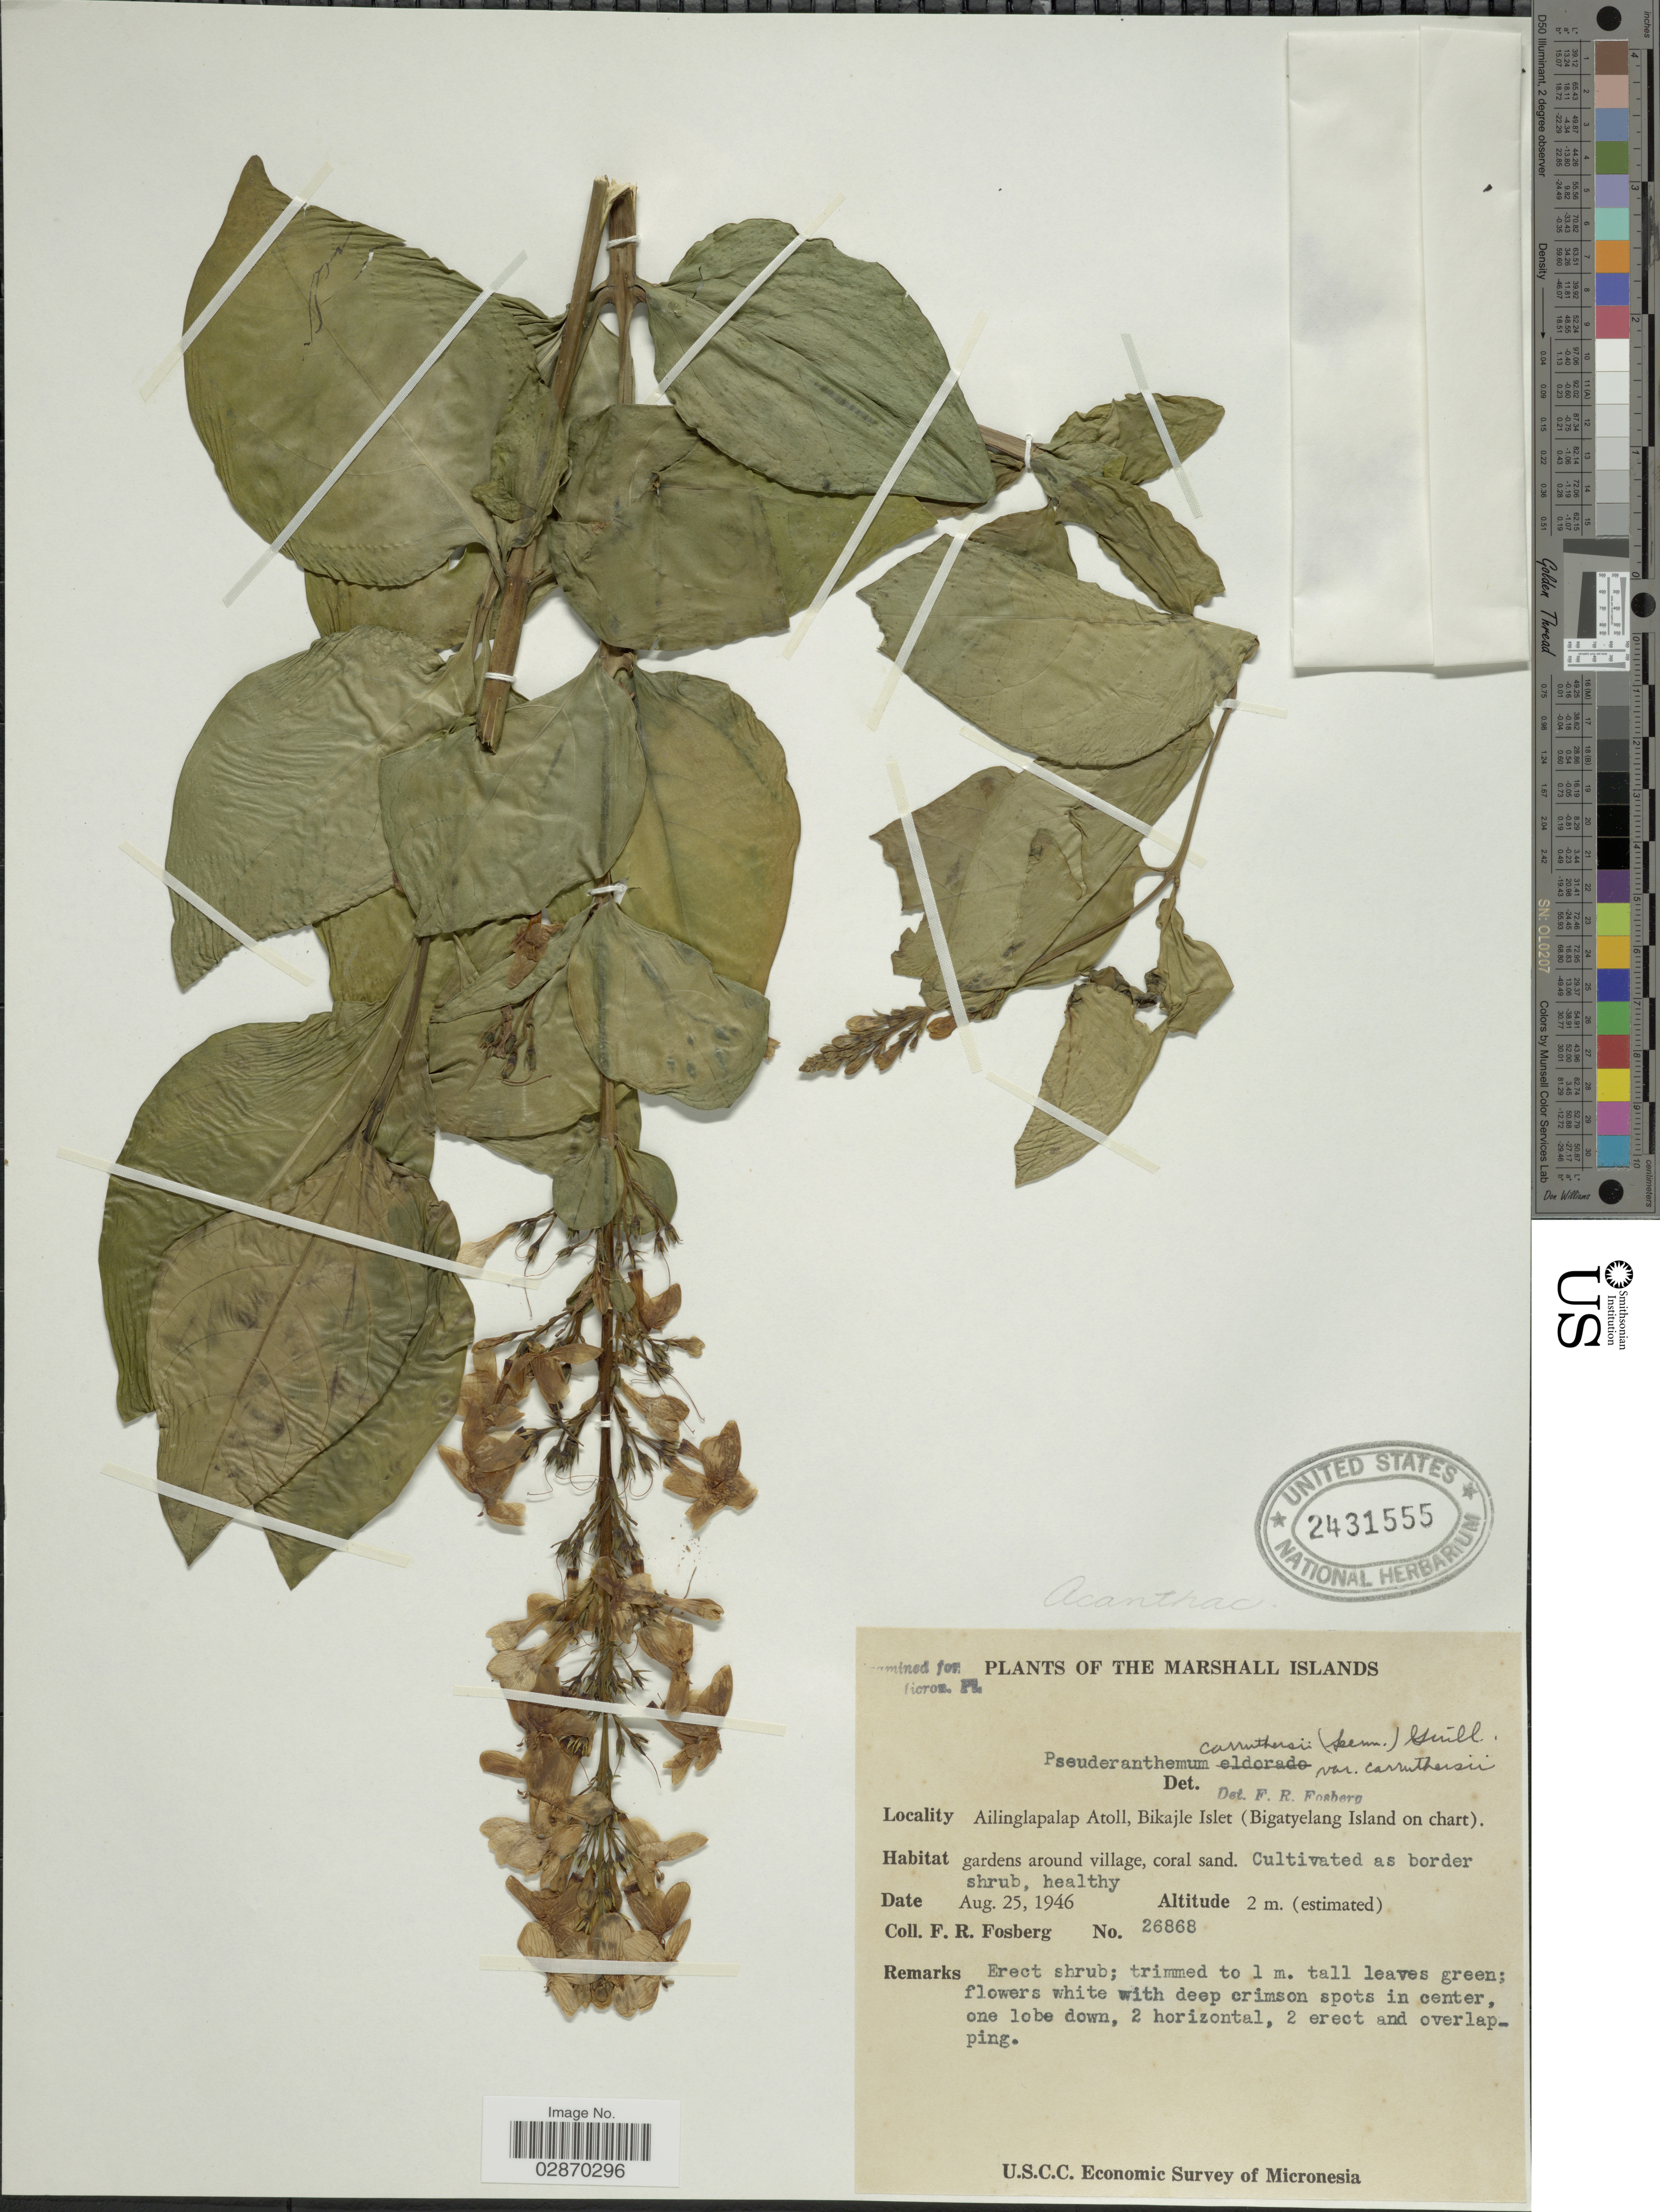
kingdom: Plantae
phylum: Tracheophyta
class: Magnoliopsida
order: Lamiales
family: Acanthaceae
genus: Pseuderanthemum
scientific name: Pseuderanthemum carruthersii var. carruthersii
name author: (Seem.) Guillaumin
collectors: F. R. Fosberg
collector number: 26868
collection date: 1946-08-25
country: Marshall Islands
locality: Ailinglapalap Atoll, Bikajle Islet (Bigatyelang Island on chart).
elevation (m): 2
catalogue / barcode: US 2431555